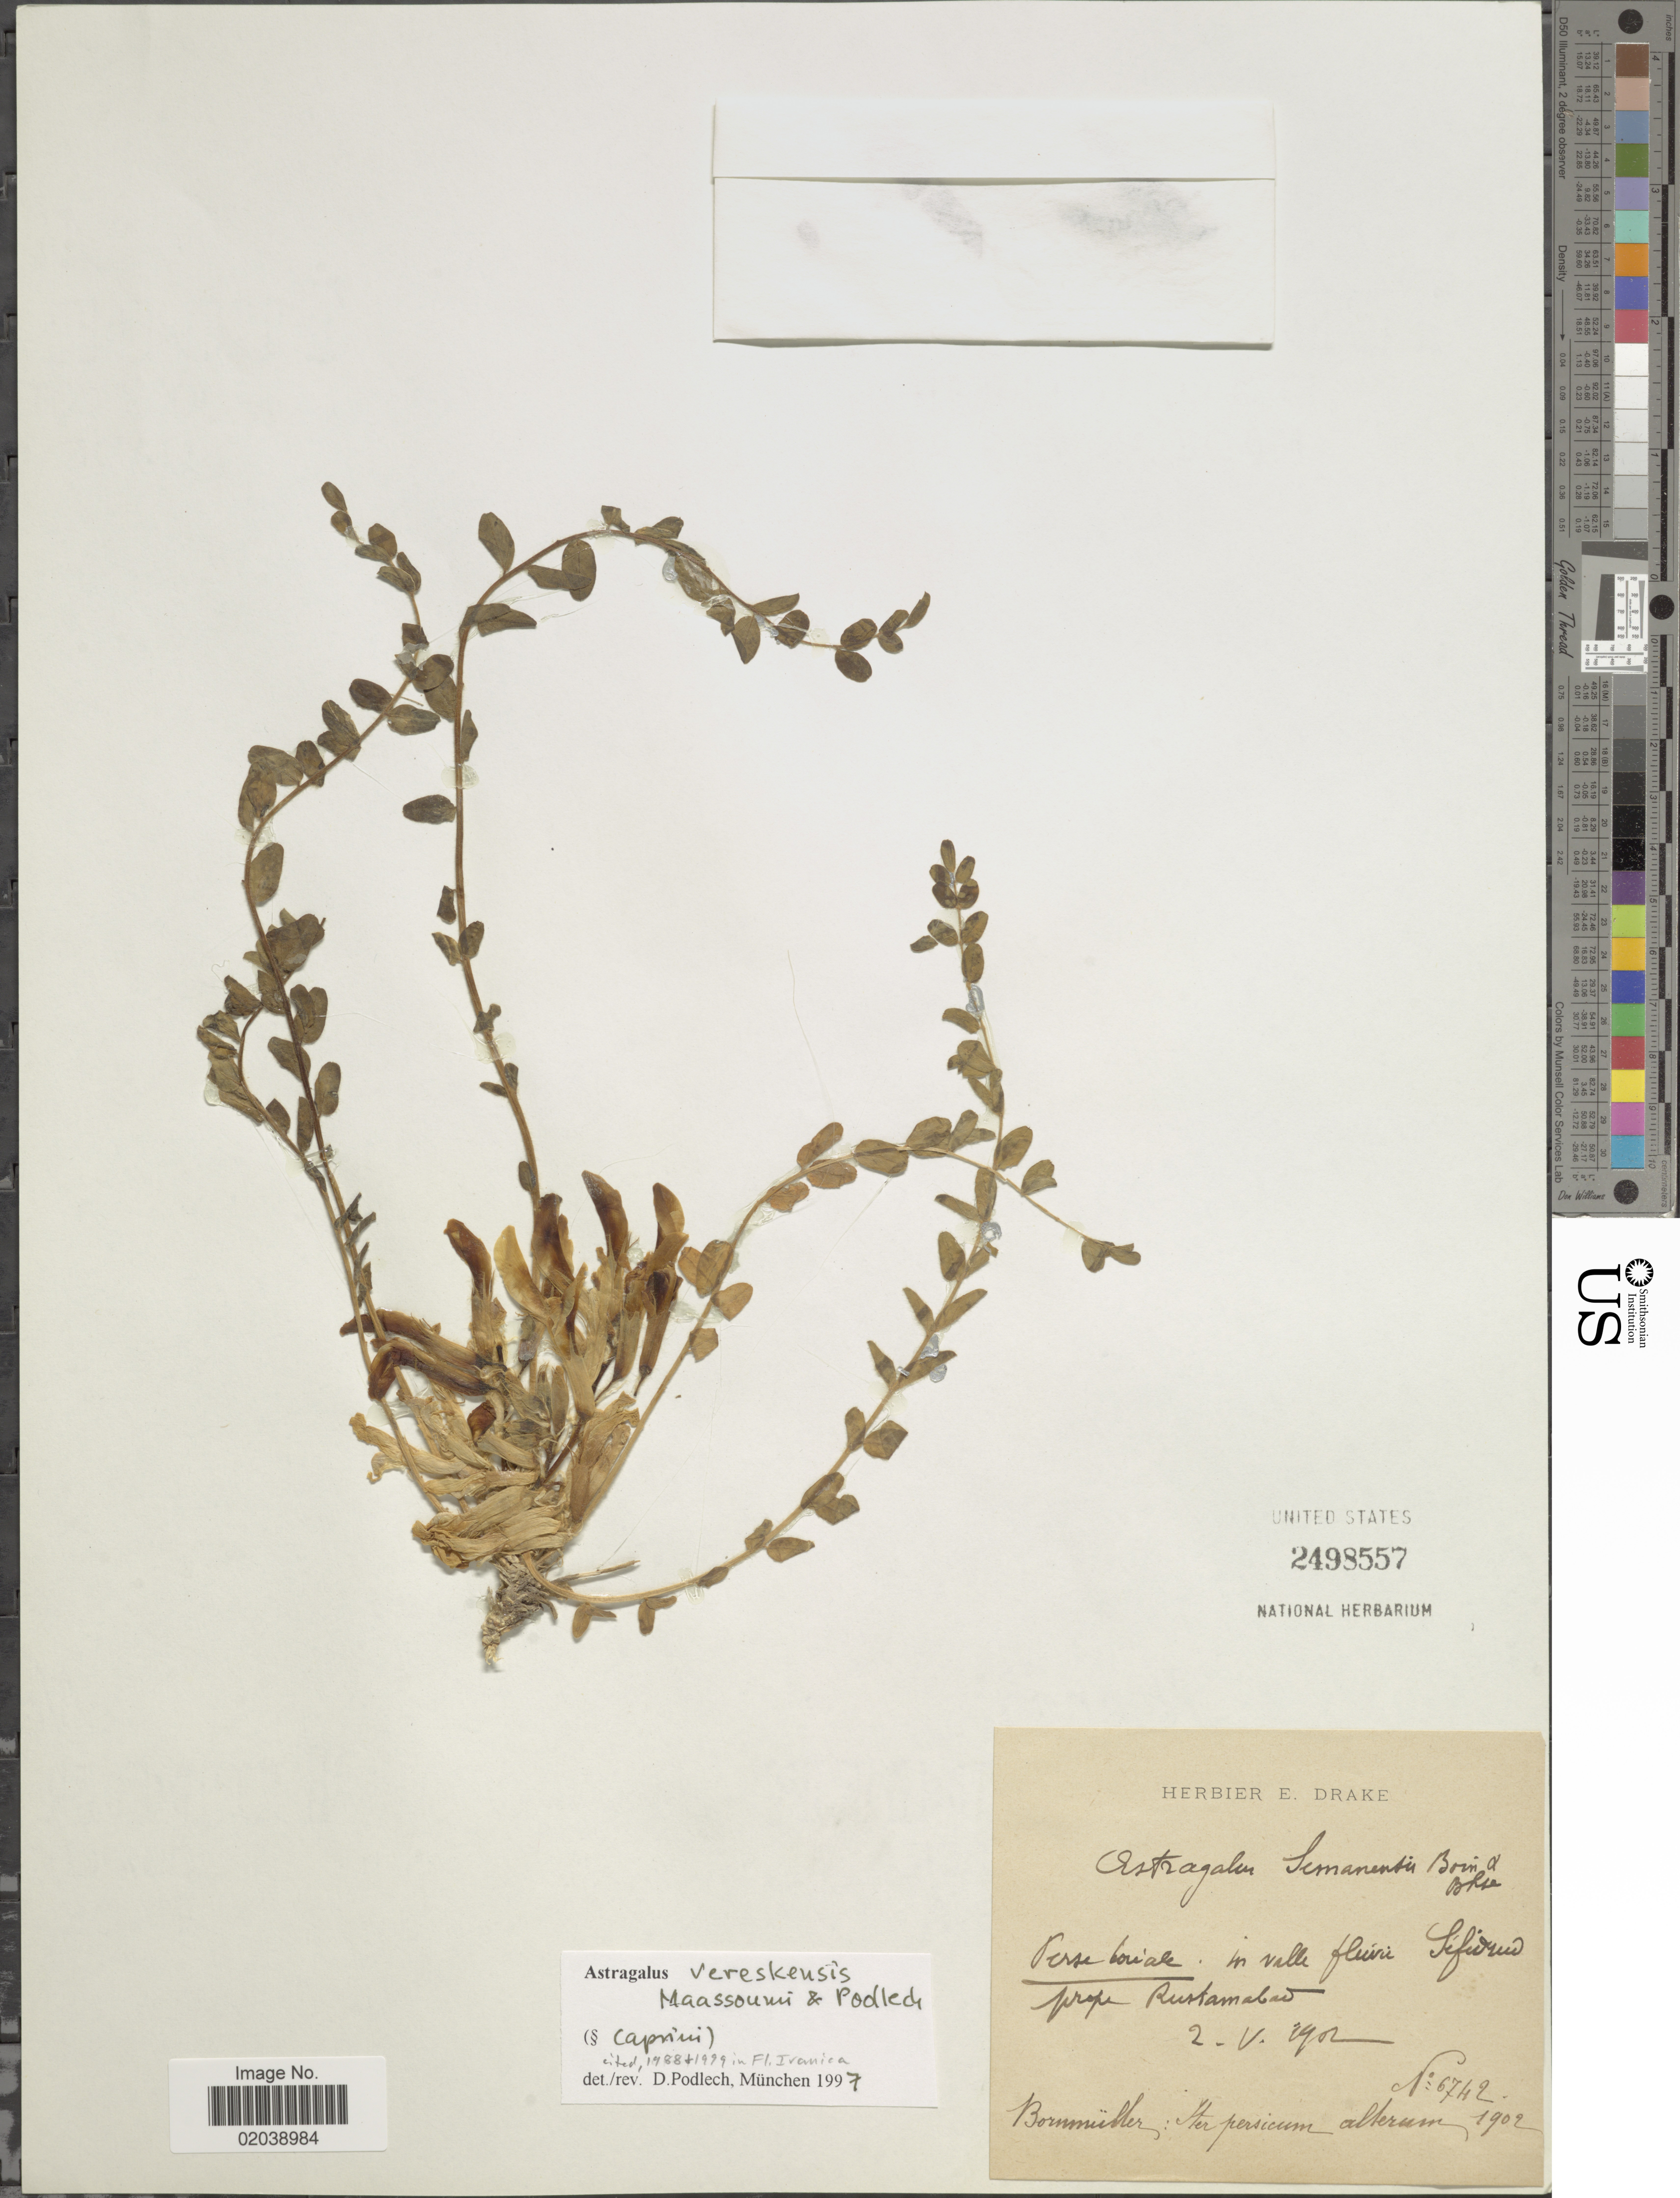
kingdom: Plantae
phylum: Tracheophyta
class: Magnoliopsida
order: Fabales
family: Fabaceae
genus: Astragalus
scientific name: Astragalus vereskensis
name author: Maassoumi & Podlech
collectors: Bornmüller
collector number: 6742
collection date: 1902-05-02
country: Iran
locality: Iter persicum, alterum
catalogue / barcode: US 2498557